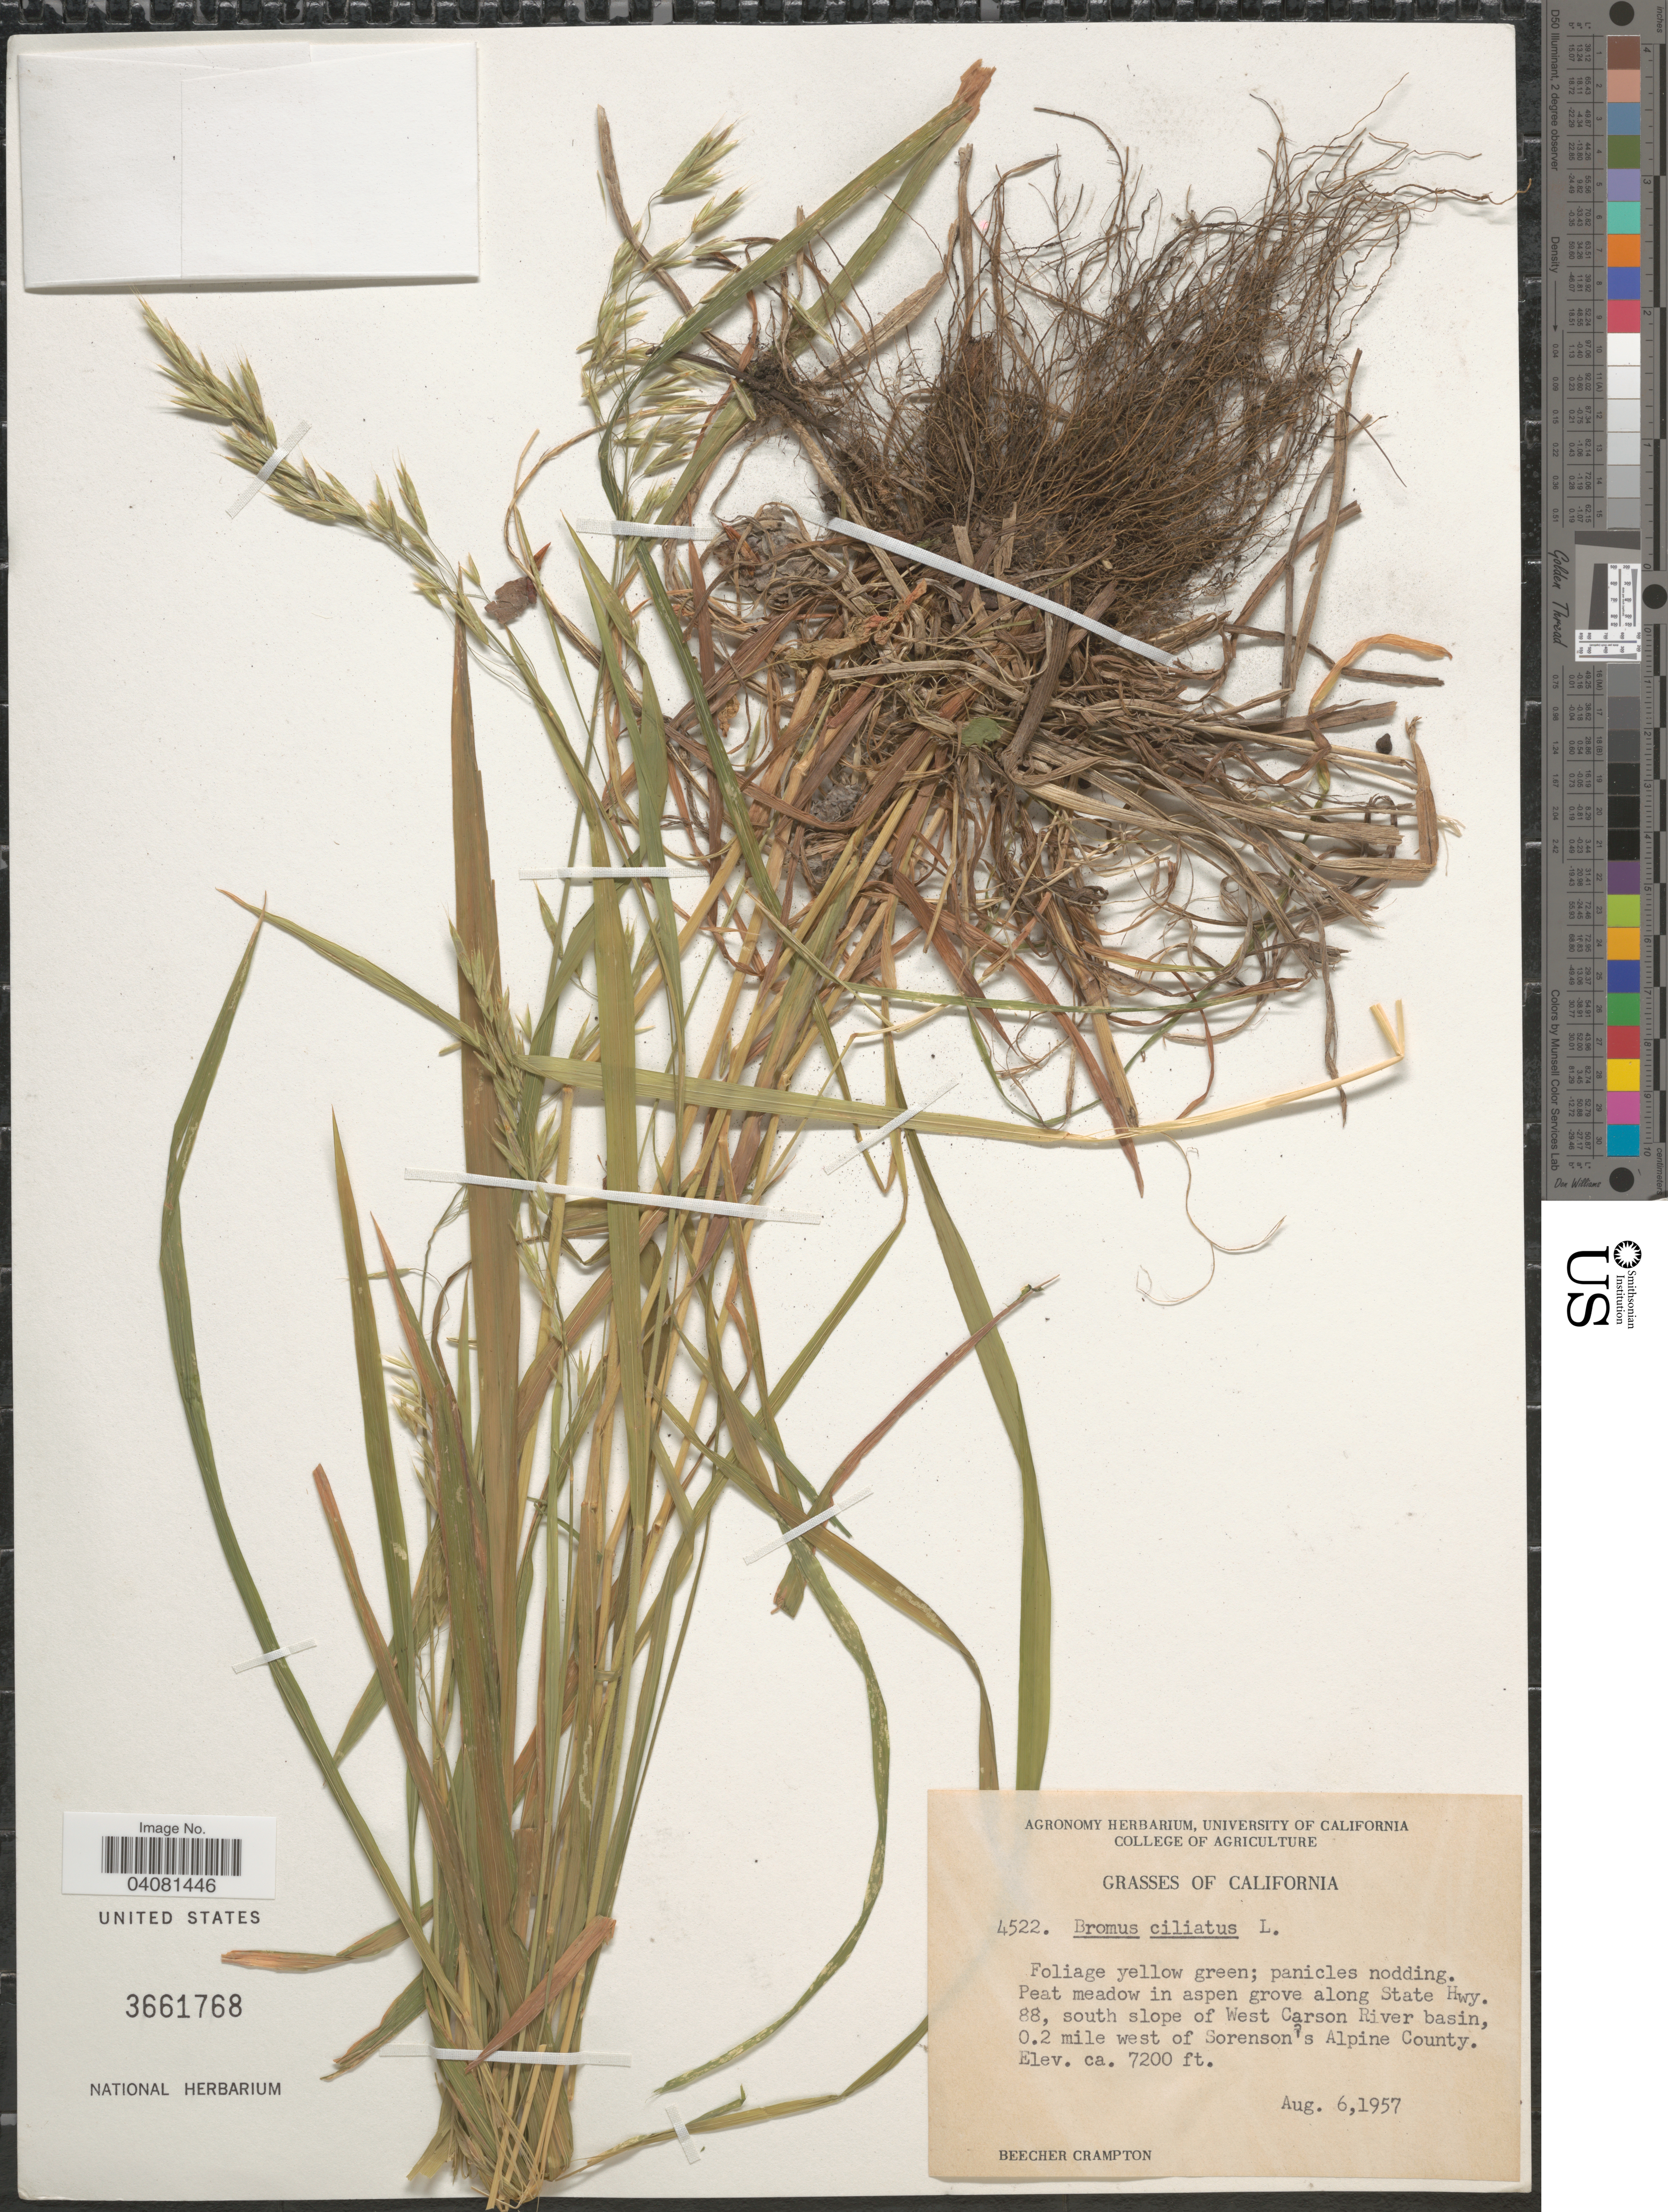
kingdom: Plantae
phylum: Tracheophyta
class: Liliopsida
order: Poales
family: Poaceae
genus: Bromus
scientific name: Bromus ciliatus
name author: L.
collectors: B. Crampton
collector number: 4522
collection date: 1957-08-06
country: United States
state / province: California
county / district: Alpine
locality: Peat meadow in aspen grove along State Hwy. 88, south slope of West Carson River basin, 0.2 mile west of Sorenson's Alpine County.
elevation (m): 2195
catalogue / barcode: US 3661768